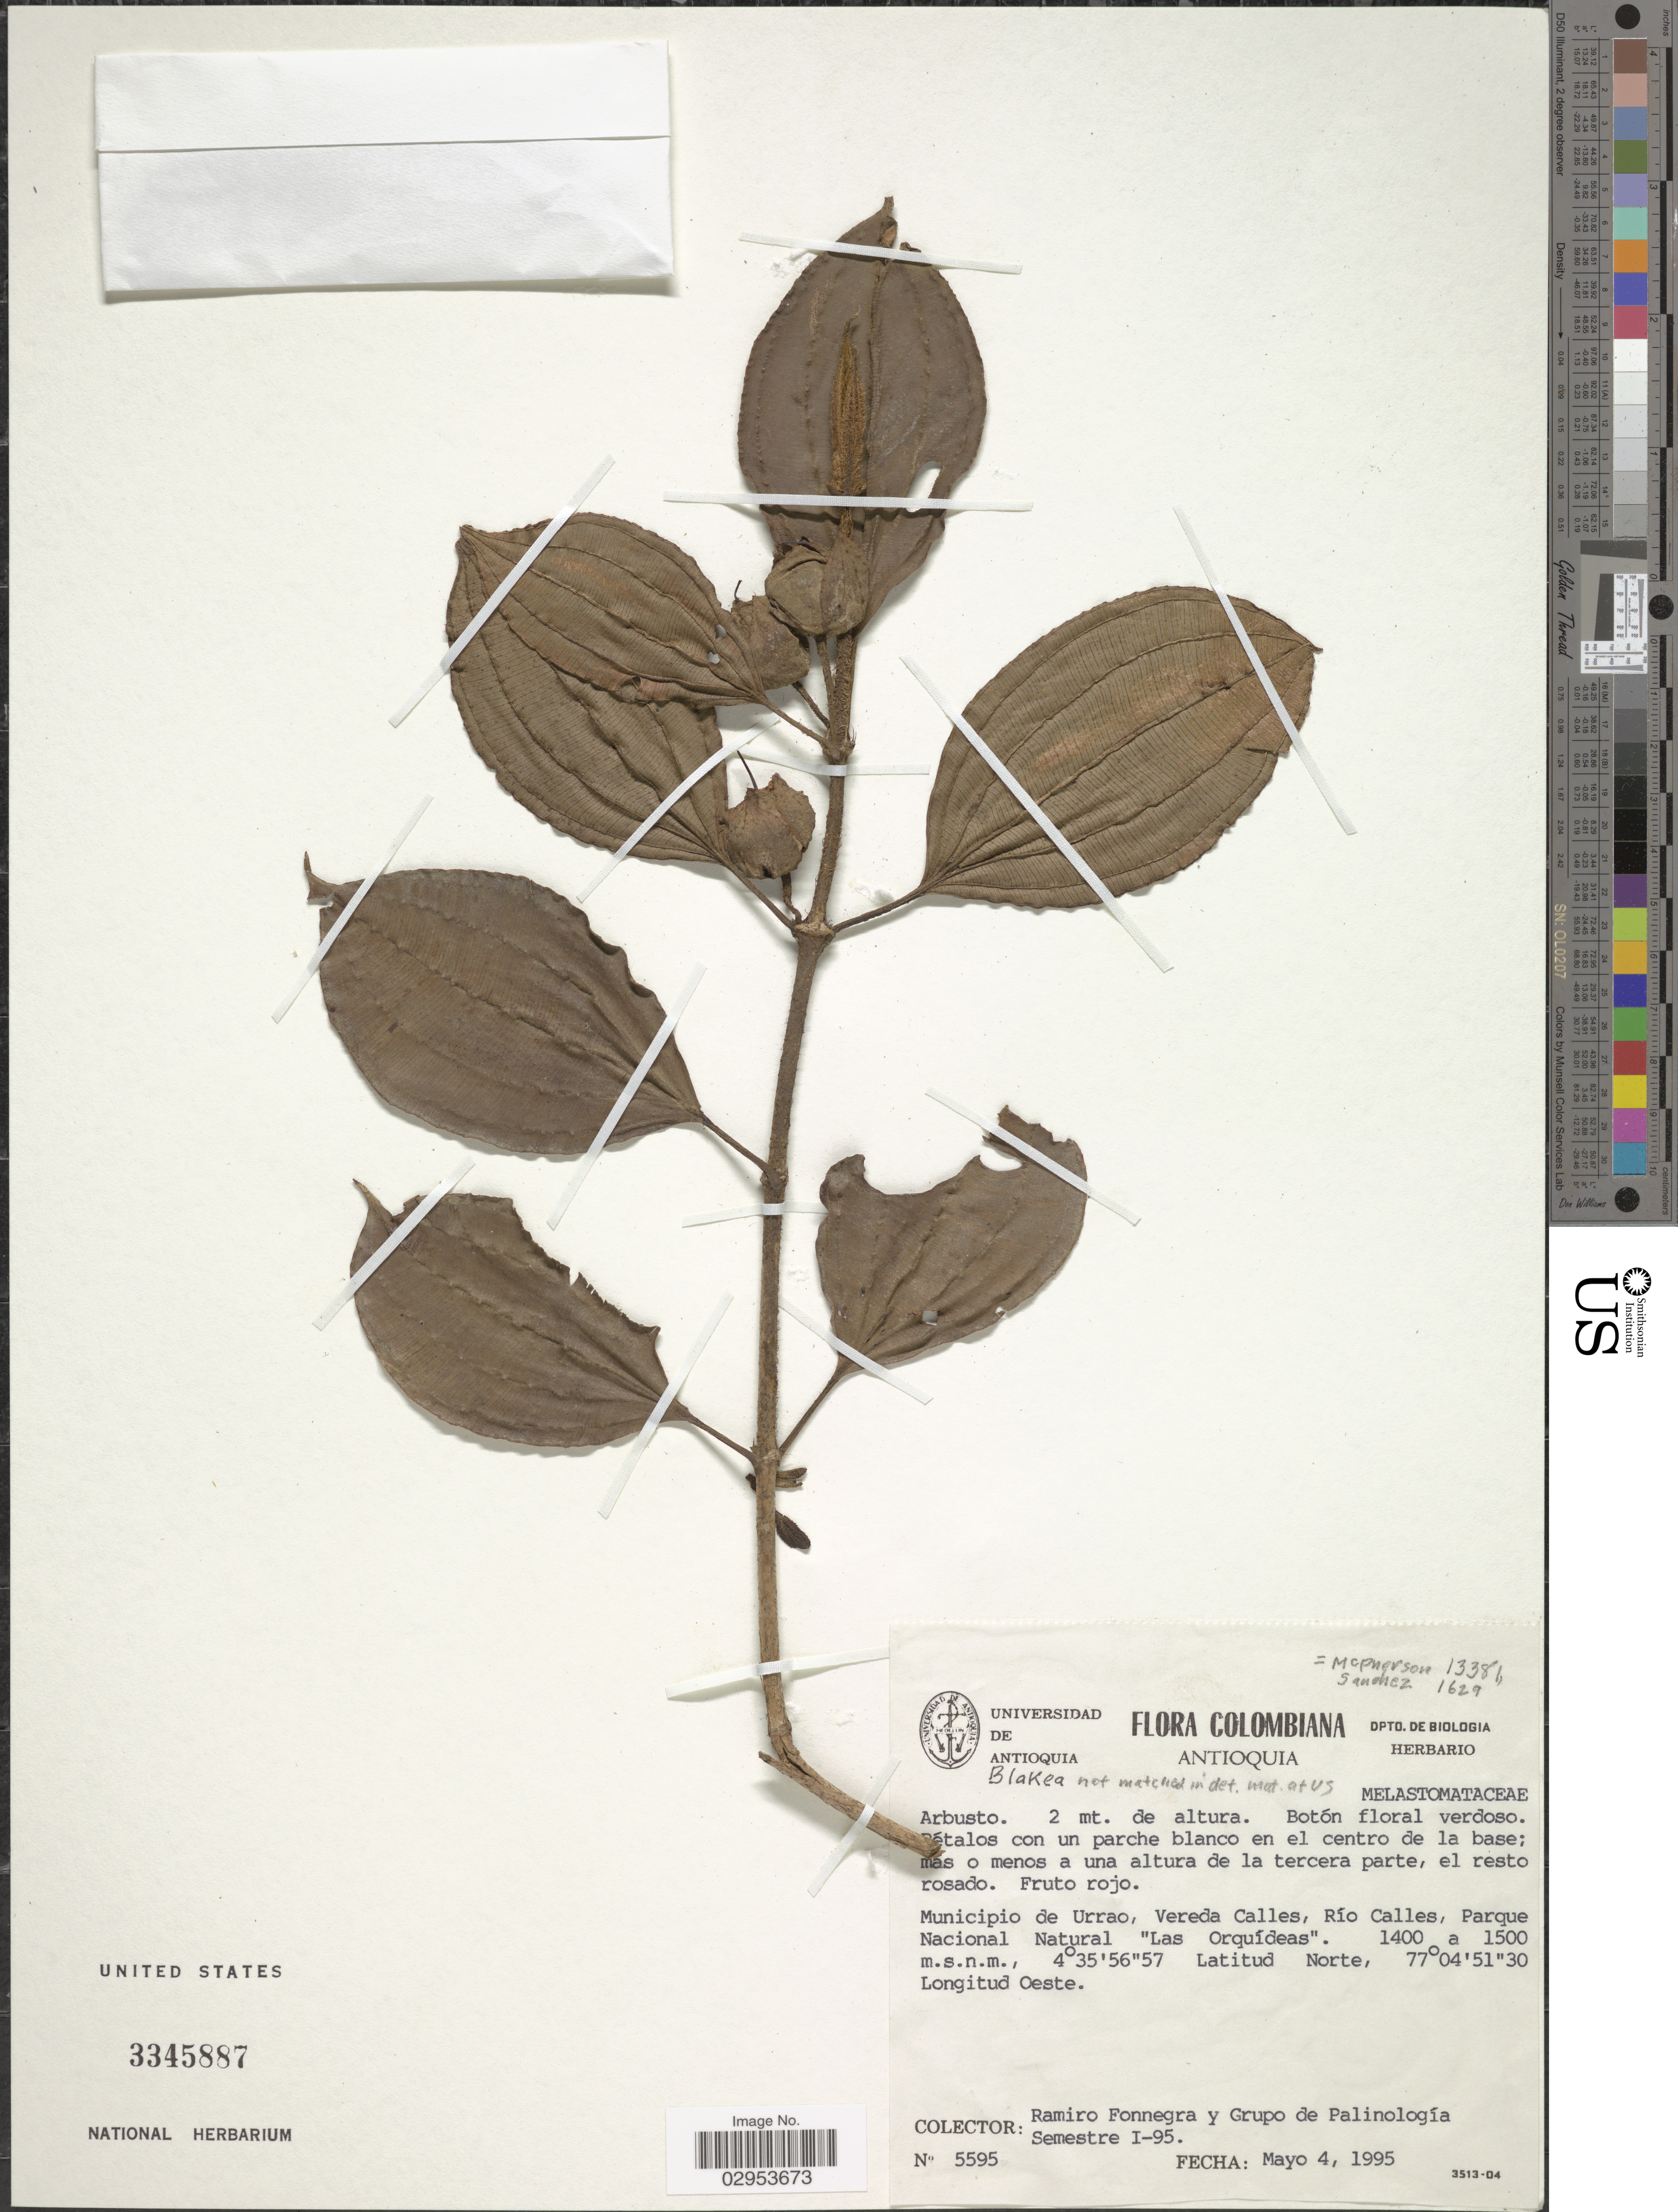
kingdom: Plantae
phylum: Tracheophyta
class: Magnoliopsida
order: Myrtales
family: Melastomataceae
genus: Blakea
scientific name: Blakea sp.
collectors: R. Fonnegra & Grupo de Palinología Semestre I-95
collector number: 5595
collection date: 1995-05-04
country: Colombia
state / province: Antioquia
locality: Municipio de Urrao, Vereda Calles, Río Calles, Parque Nacional Natural 'Las Orquídeas'.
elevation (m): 1400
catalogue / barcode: US 3345887